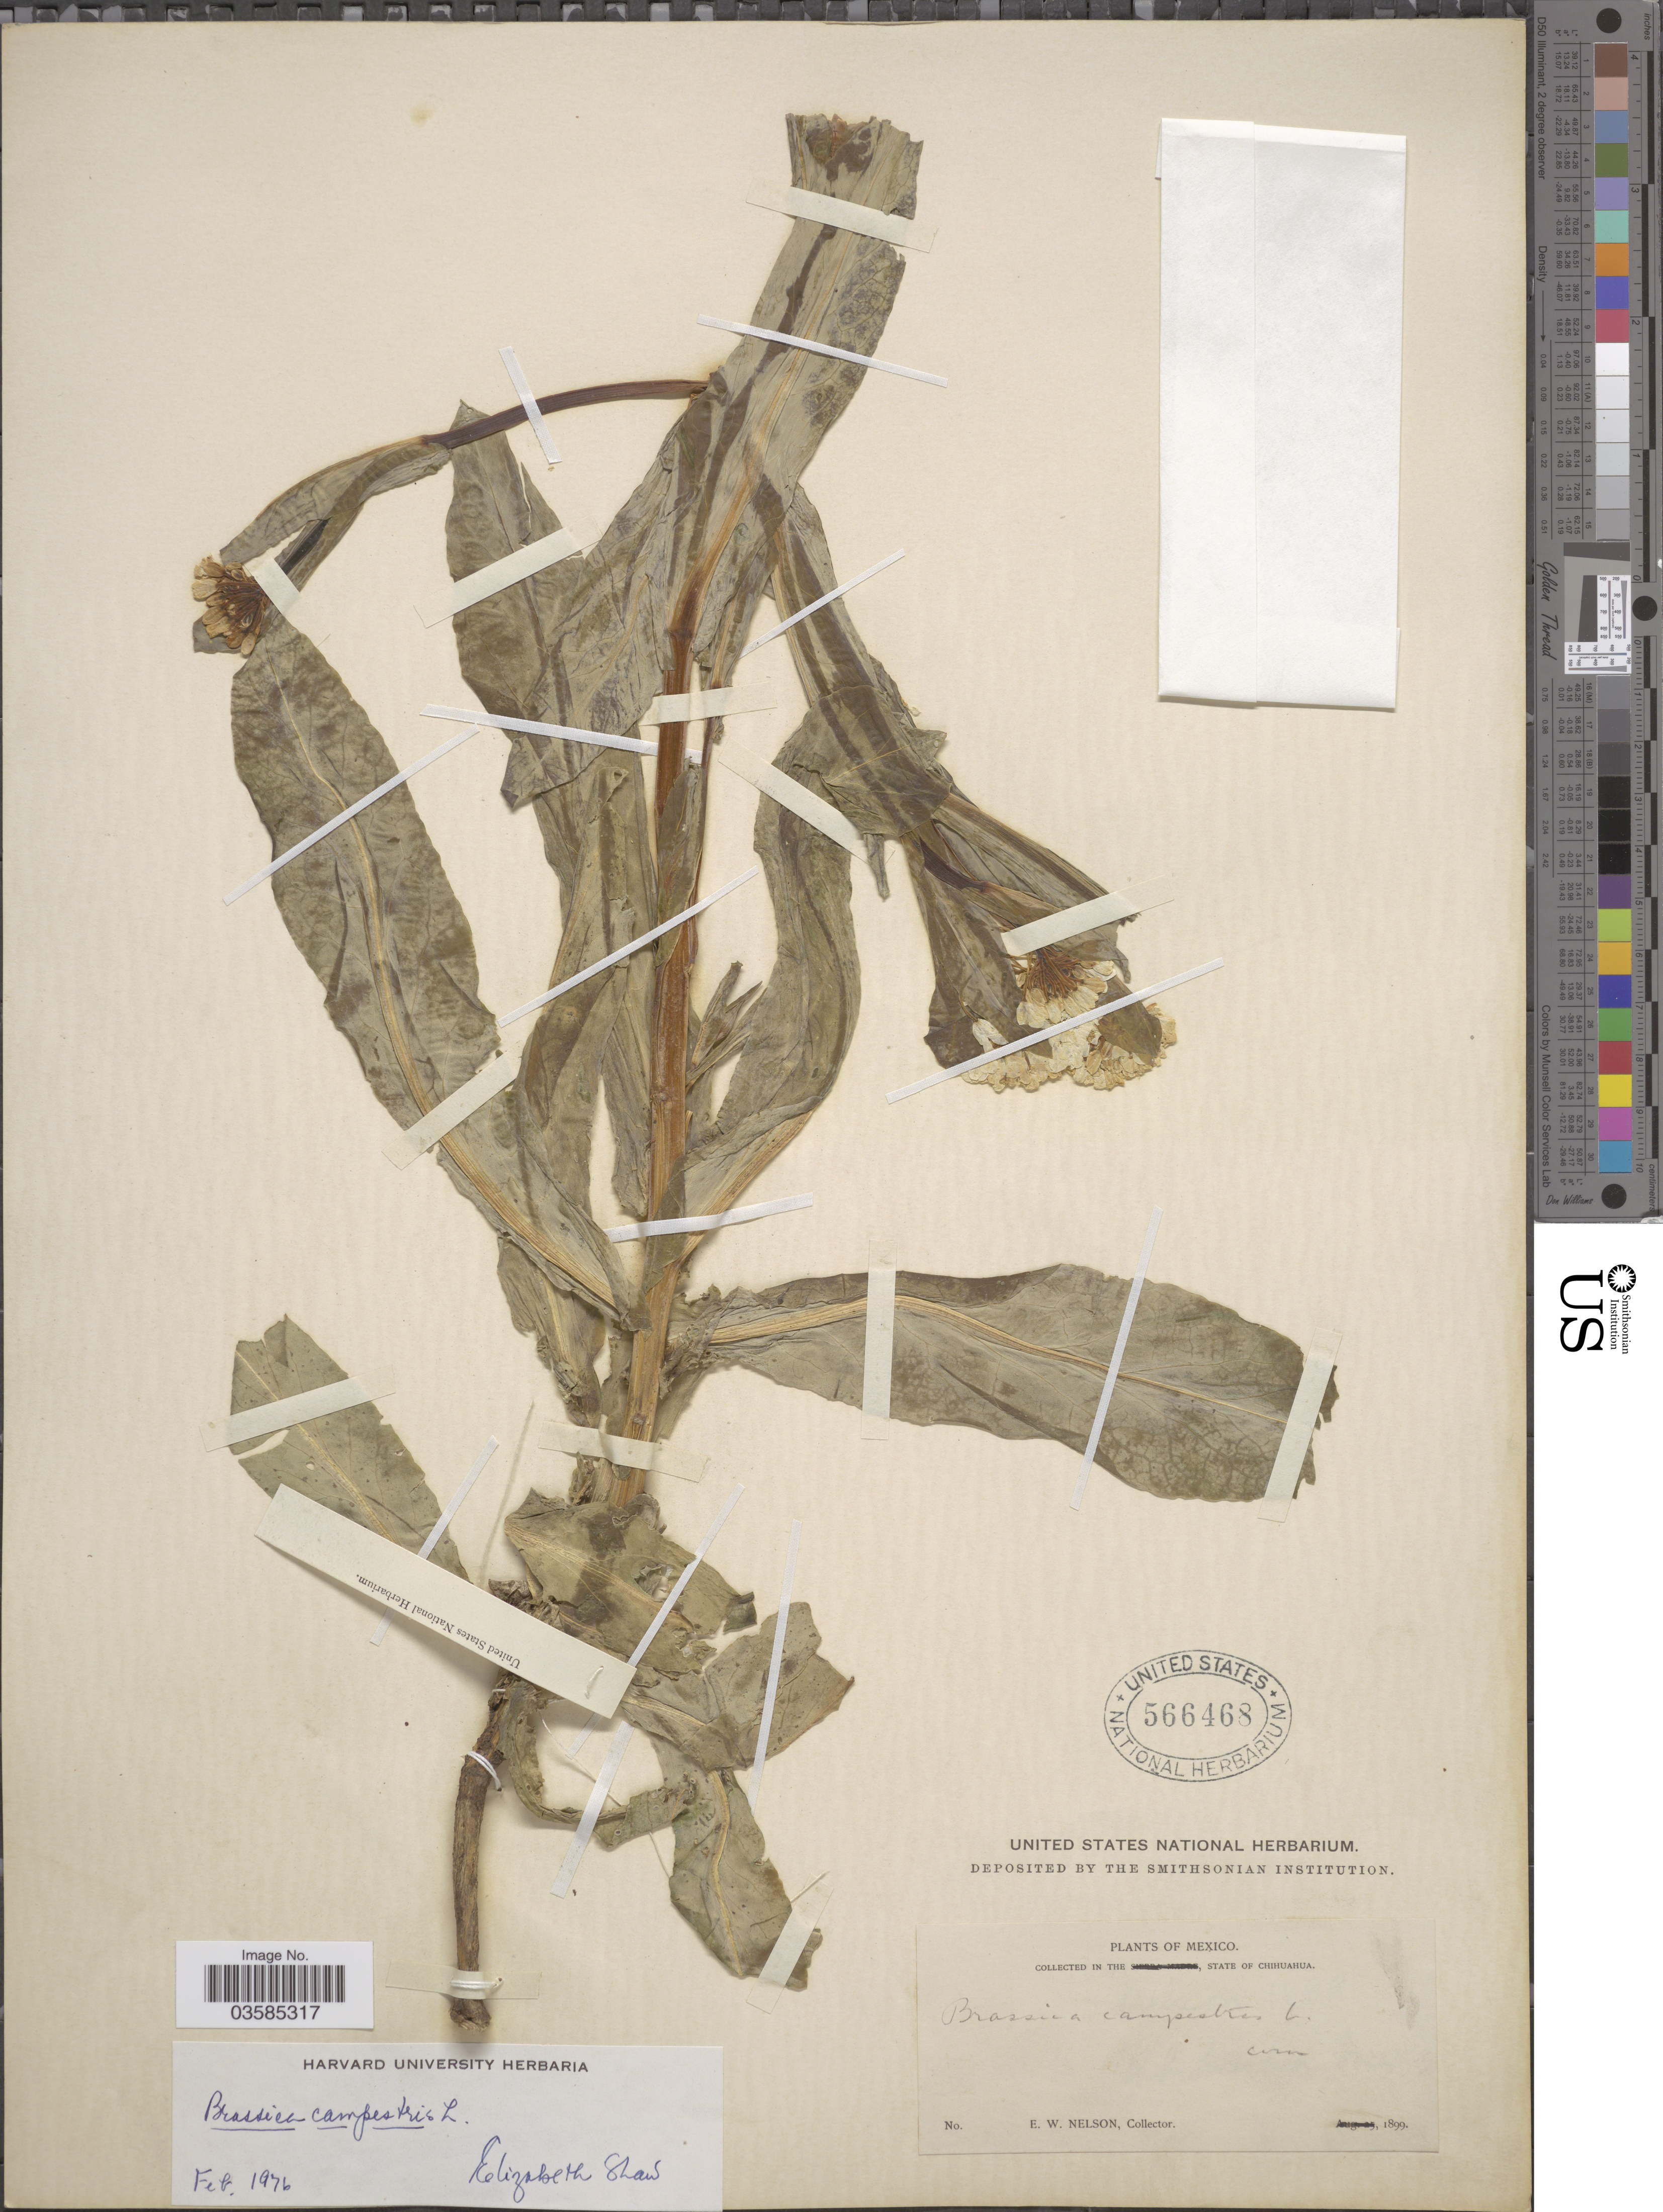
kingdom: Plantae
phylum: Tracheophyta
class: Magnoliopsida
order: Brassicales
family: Brassicaceae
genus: Brassica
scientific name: Brassica campestris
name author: L.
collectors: E. W. Nelson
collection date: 1899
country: Mexico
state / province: Chihuahua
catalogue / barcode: US 566468